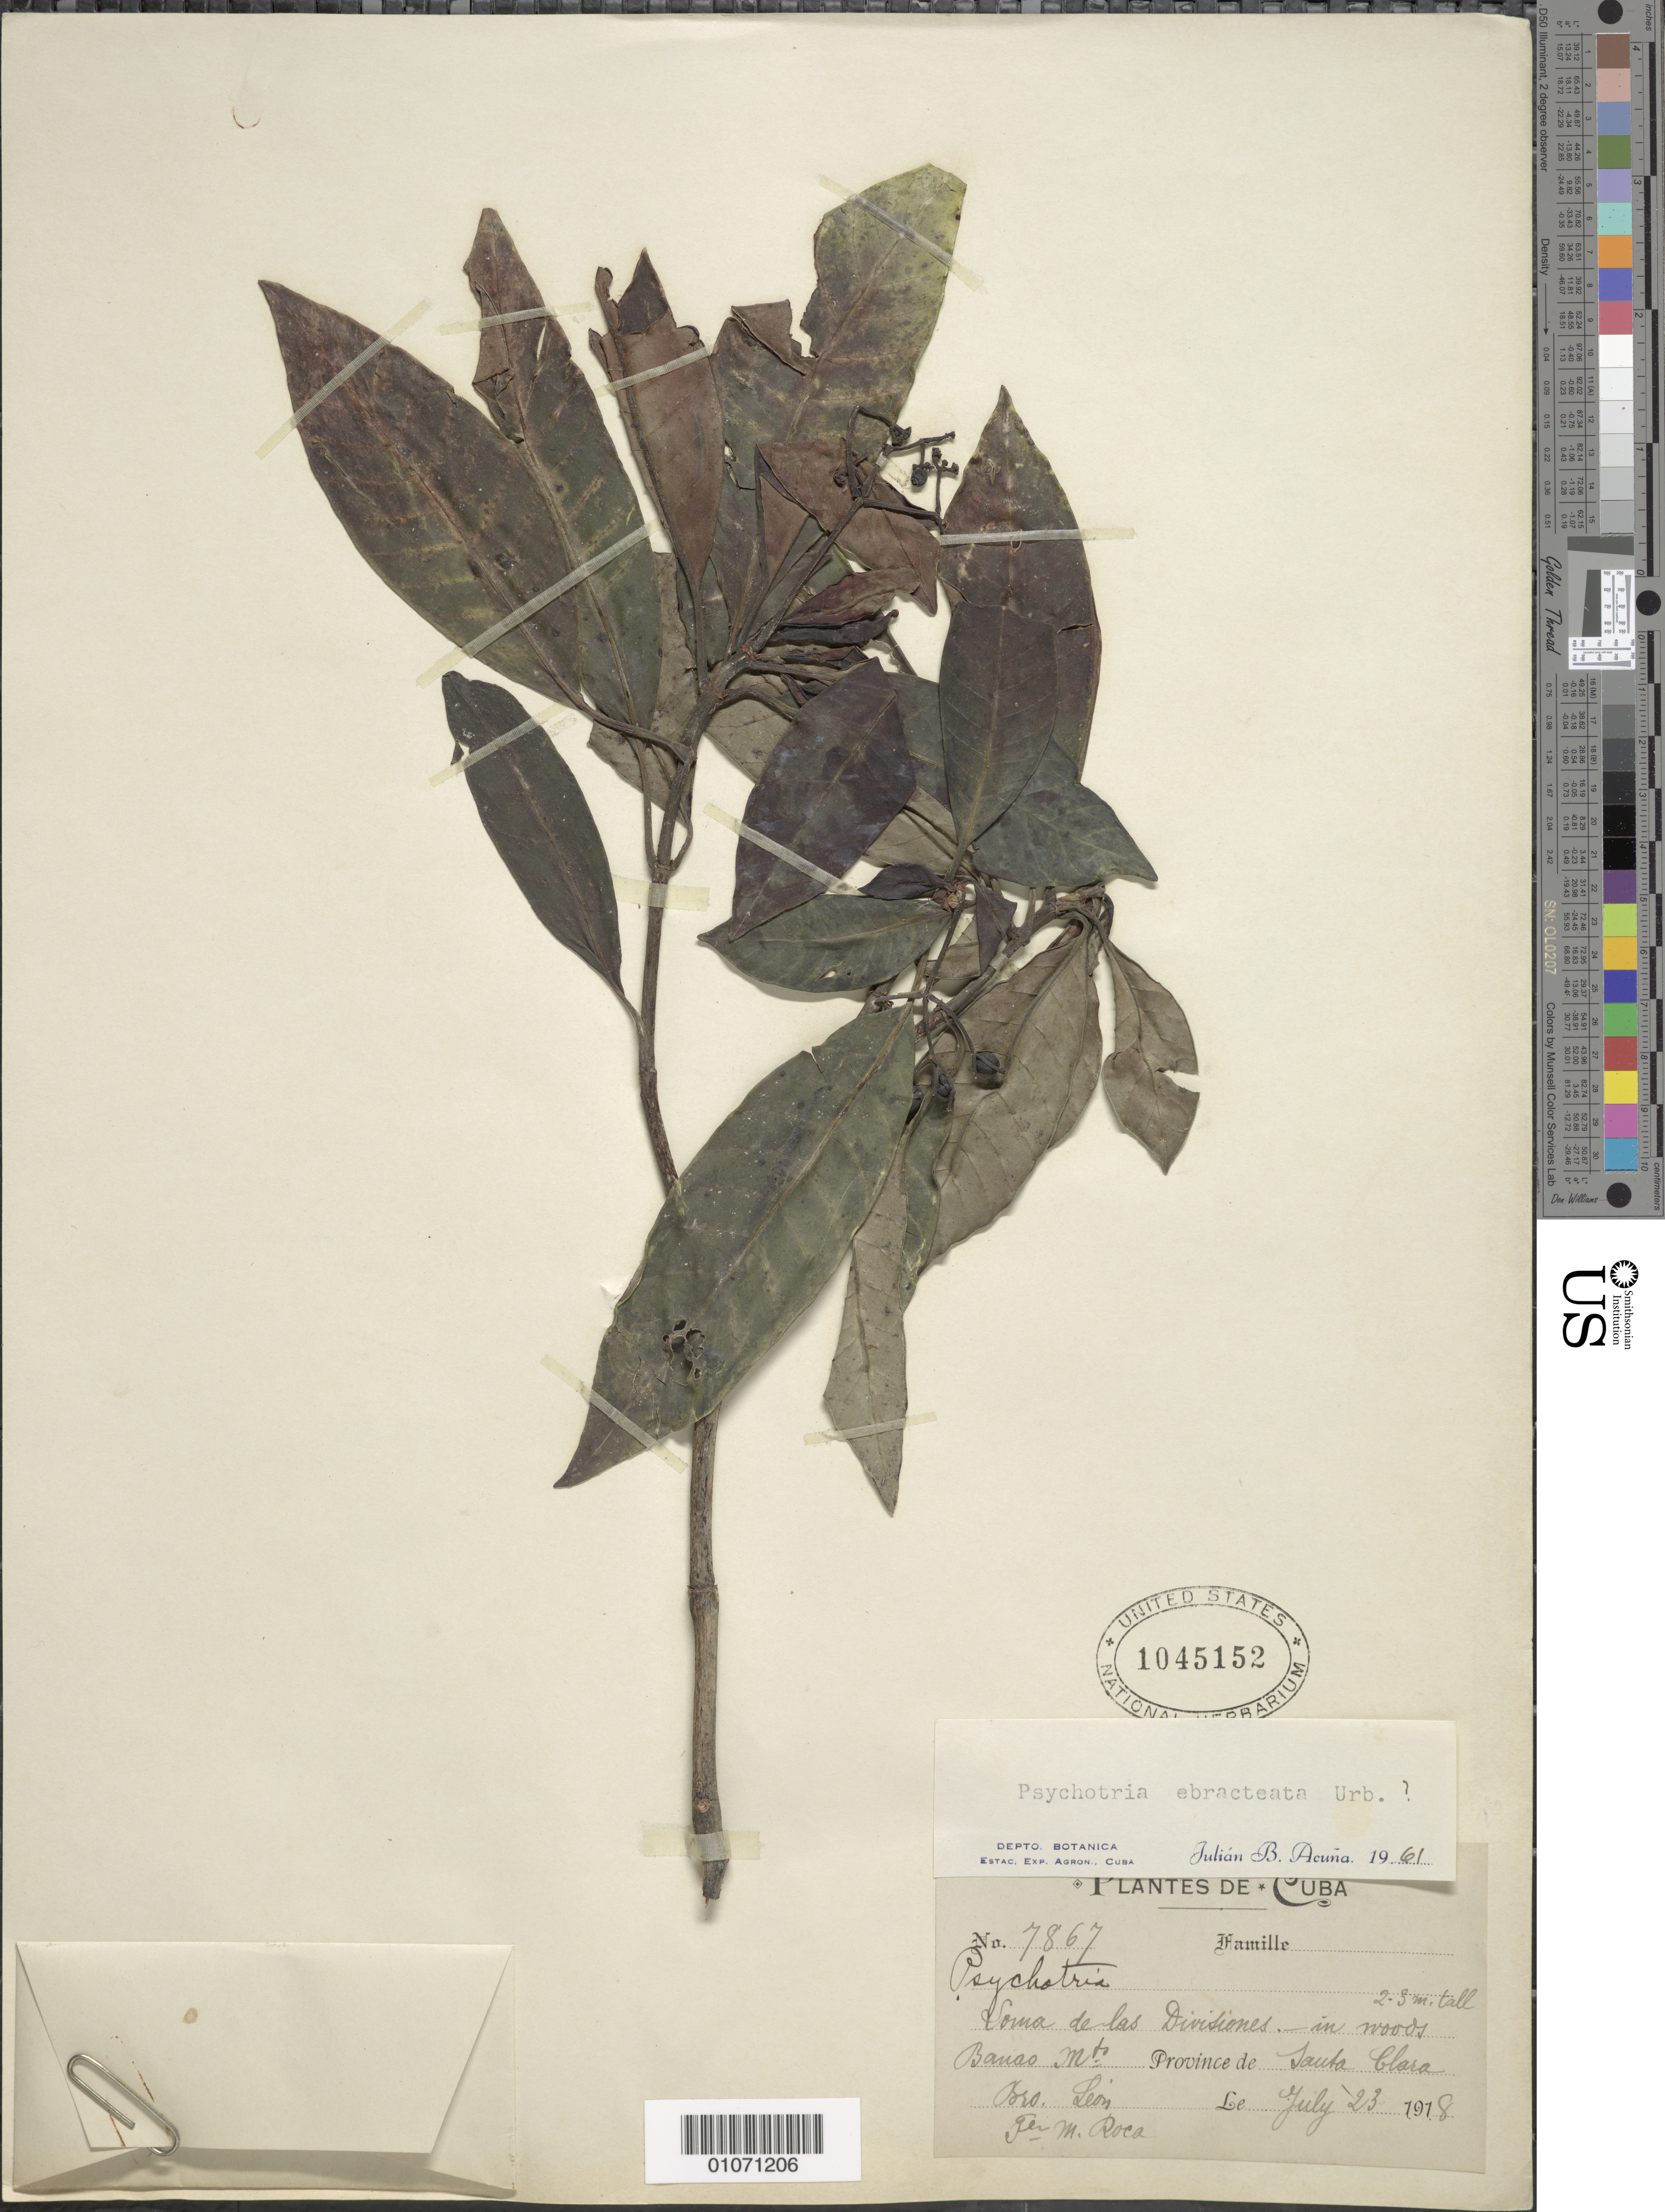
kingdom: Plantae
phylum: Tracheophyta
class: Magnoliopsida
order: Gentianales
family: Rubiaceae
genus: Psychotria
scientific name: Psychotria ebracteata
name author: Urb.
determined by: Acuña, J. B.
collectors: Bro. León & M. Roca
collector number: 7867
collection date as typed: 23 Jul 1918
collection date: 1918-07-23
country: Cuba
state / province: Santa Clara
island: Cuba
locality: Loma de las Divisiones, Banao Mts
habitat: In woods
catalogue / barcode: US 1045152